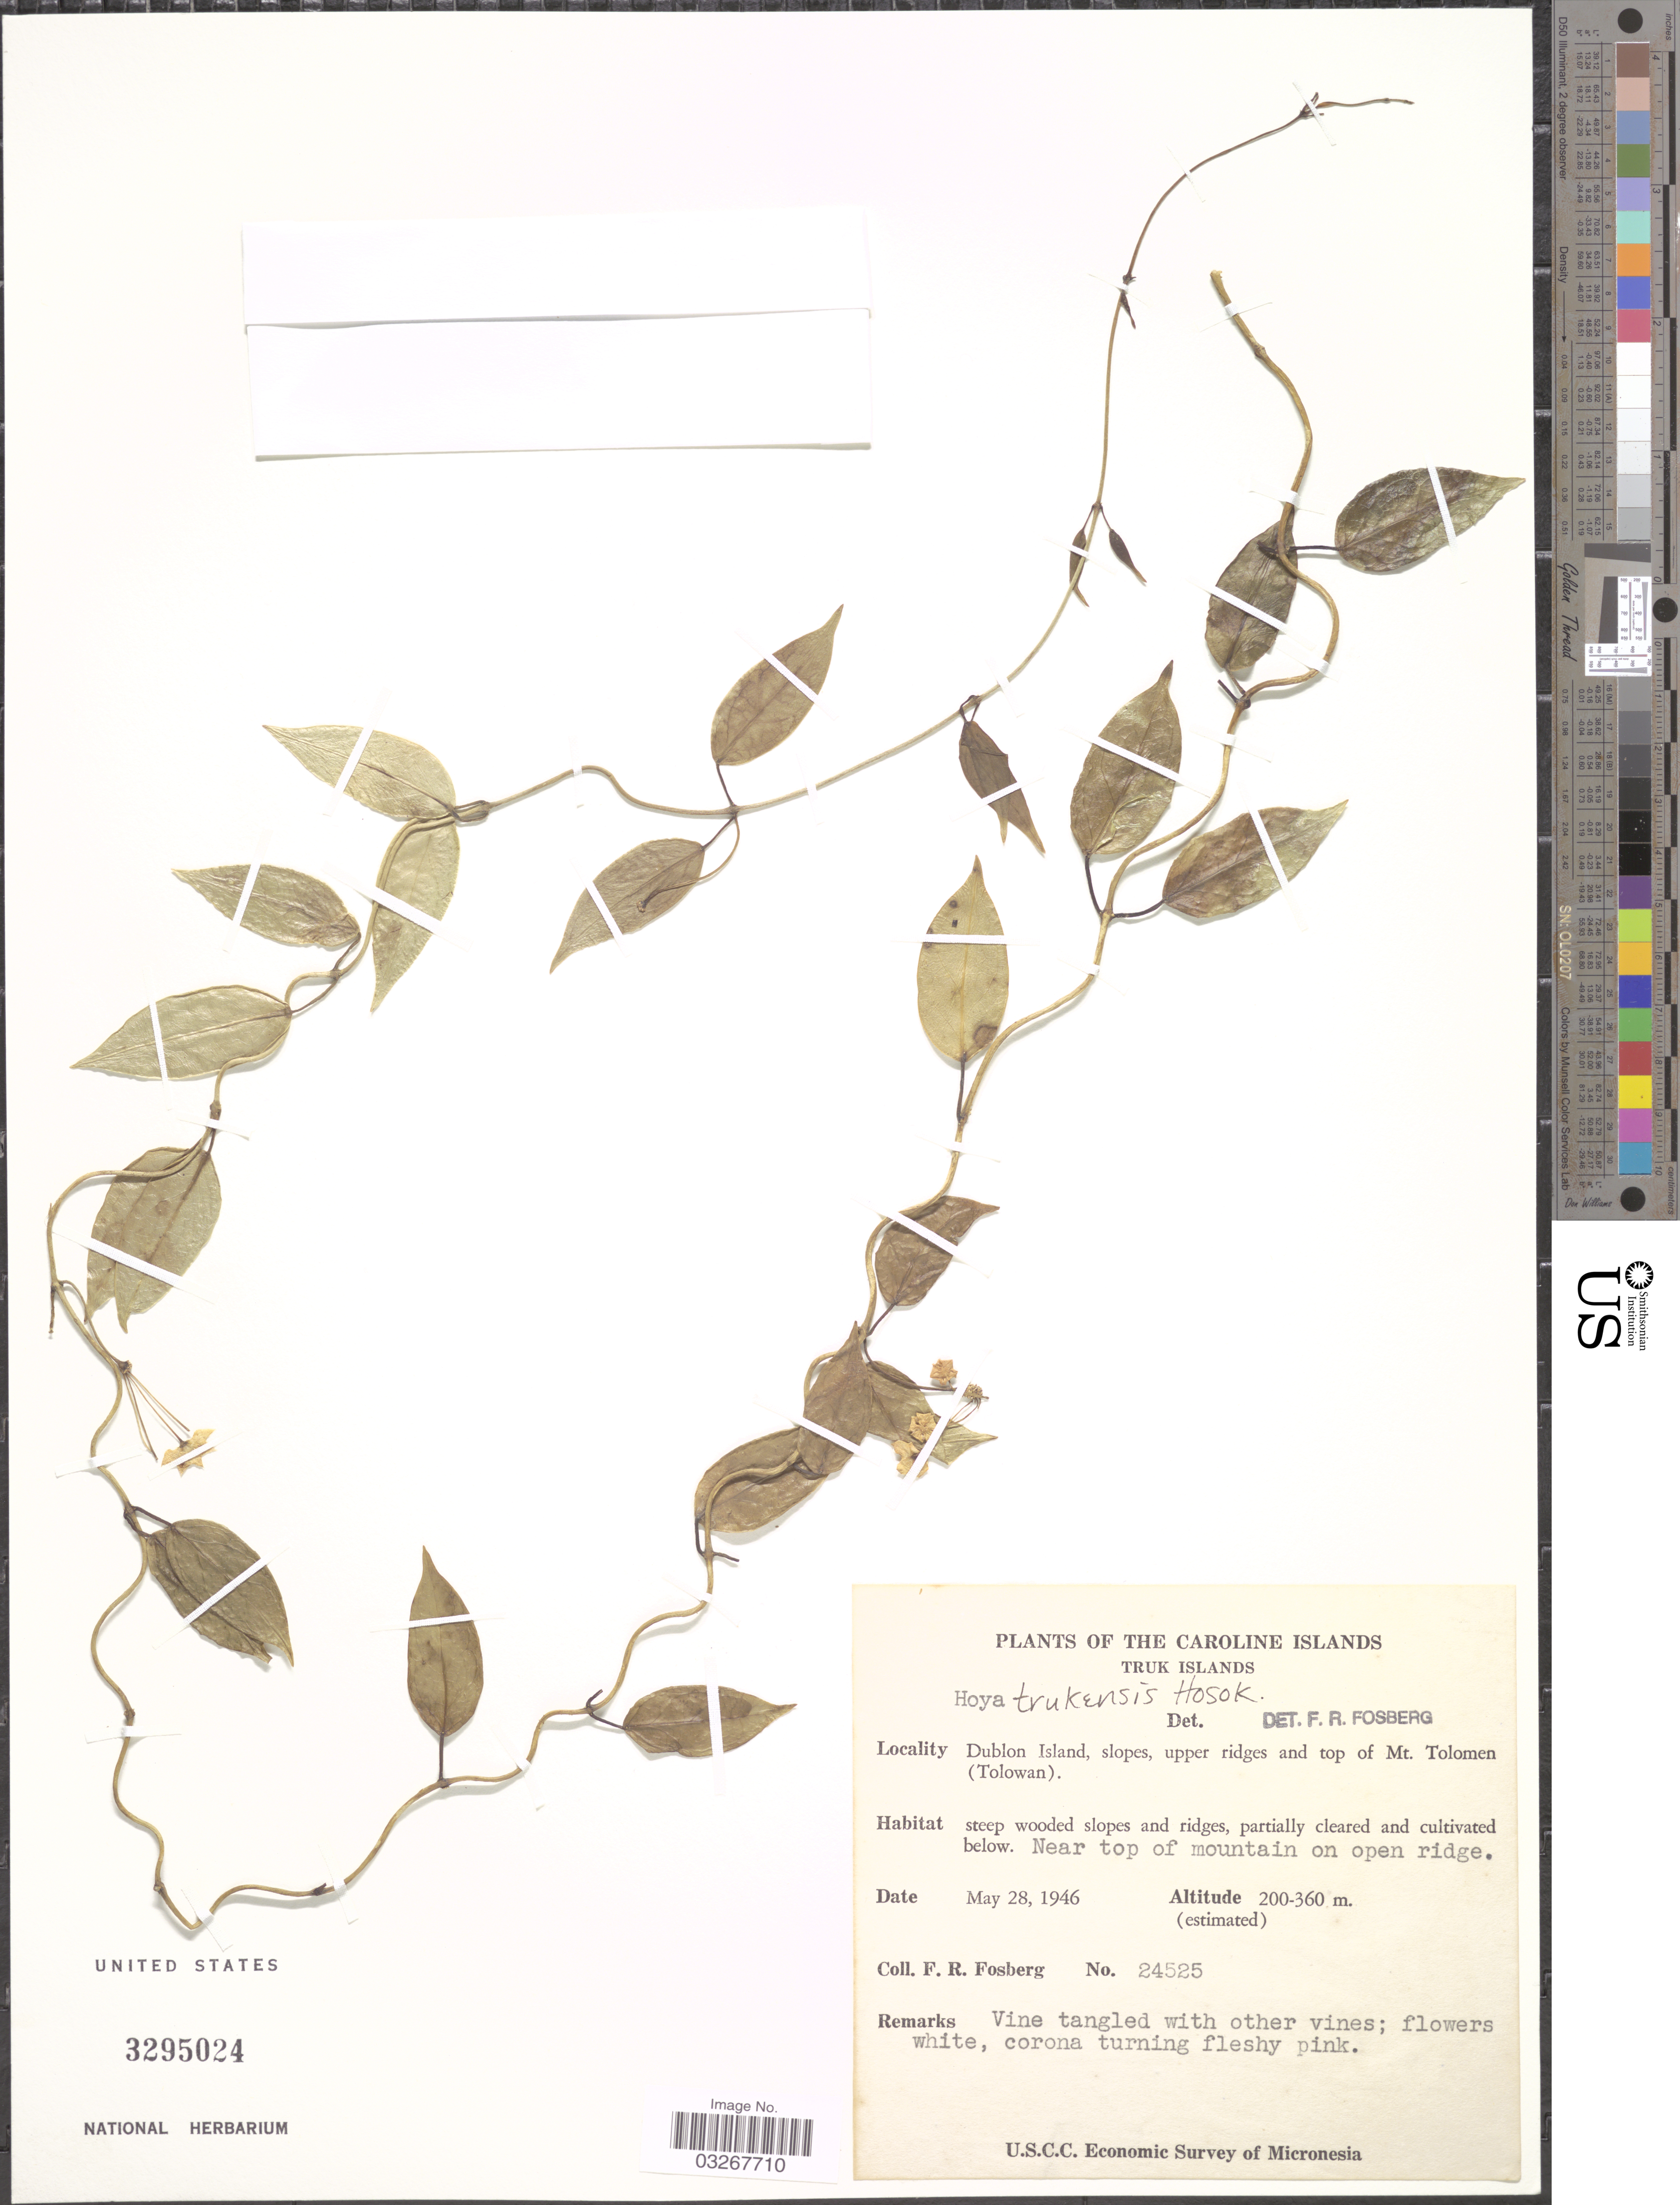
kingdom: Plantae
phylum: Tracheophyta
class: Magnoliopsida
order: Gentianales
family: Apocynaceae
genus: Hoya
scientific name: Hoya trukensis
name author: Hosok.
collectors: F. R. Fosberg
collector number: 24525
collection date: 1946-05-28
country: Micronesia, Federated States of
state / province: Truk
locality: The Caroline Islands. Dublon Island, slopes, upper ridges and top of Mt. Tolomen (Tolowan). Near top of mountain on open ridge.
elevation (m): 200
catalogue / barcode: US 3295024